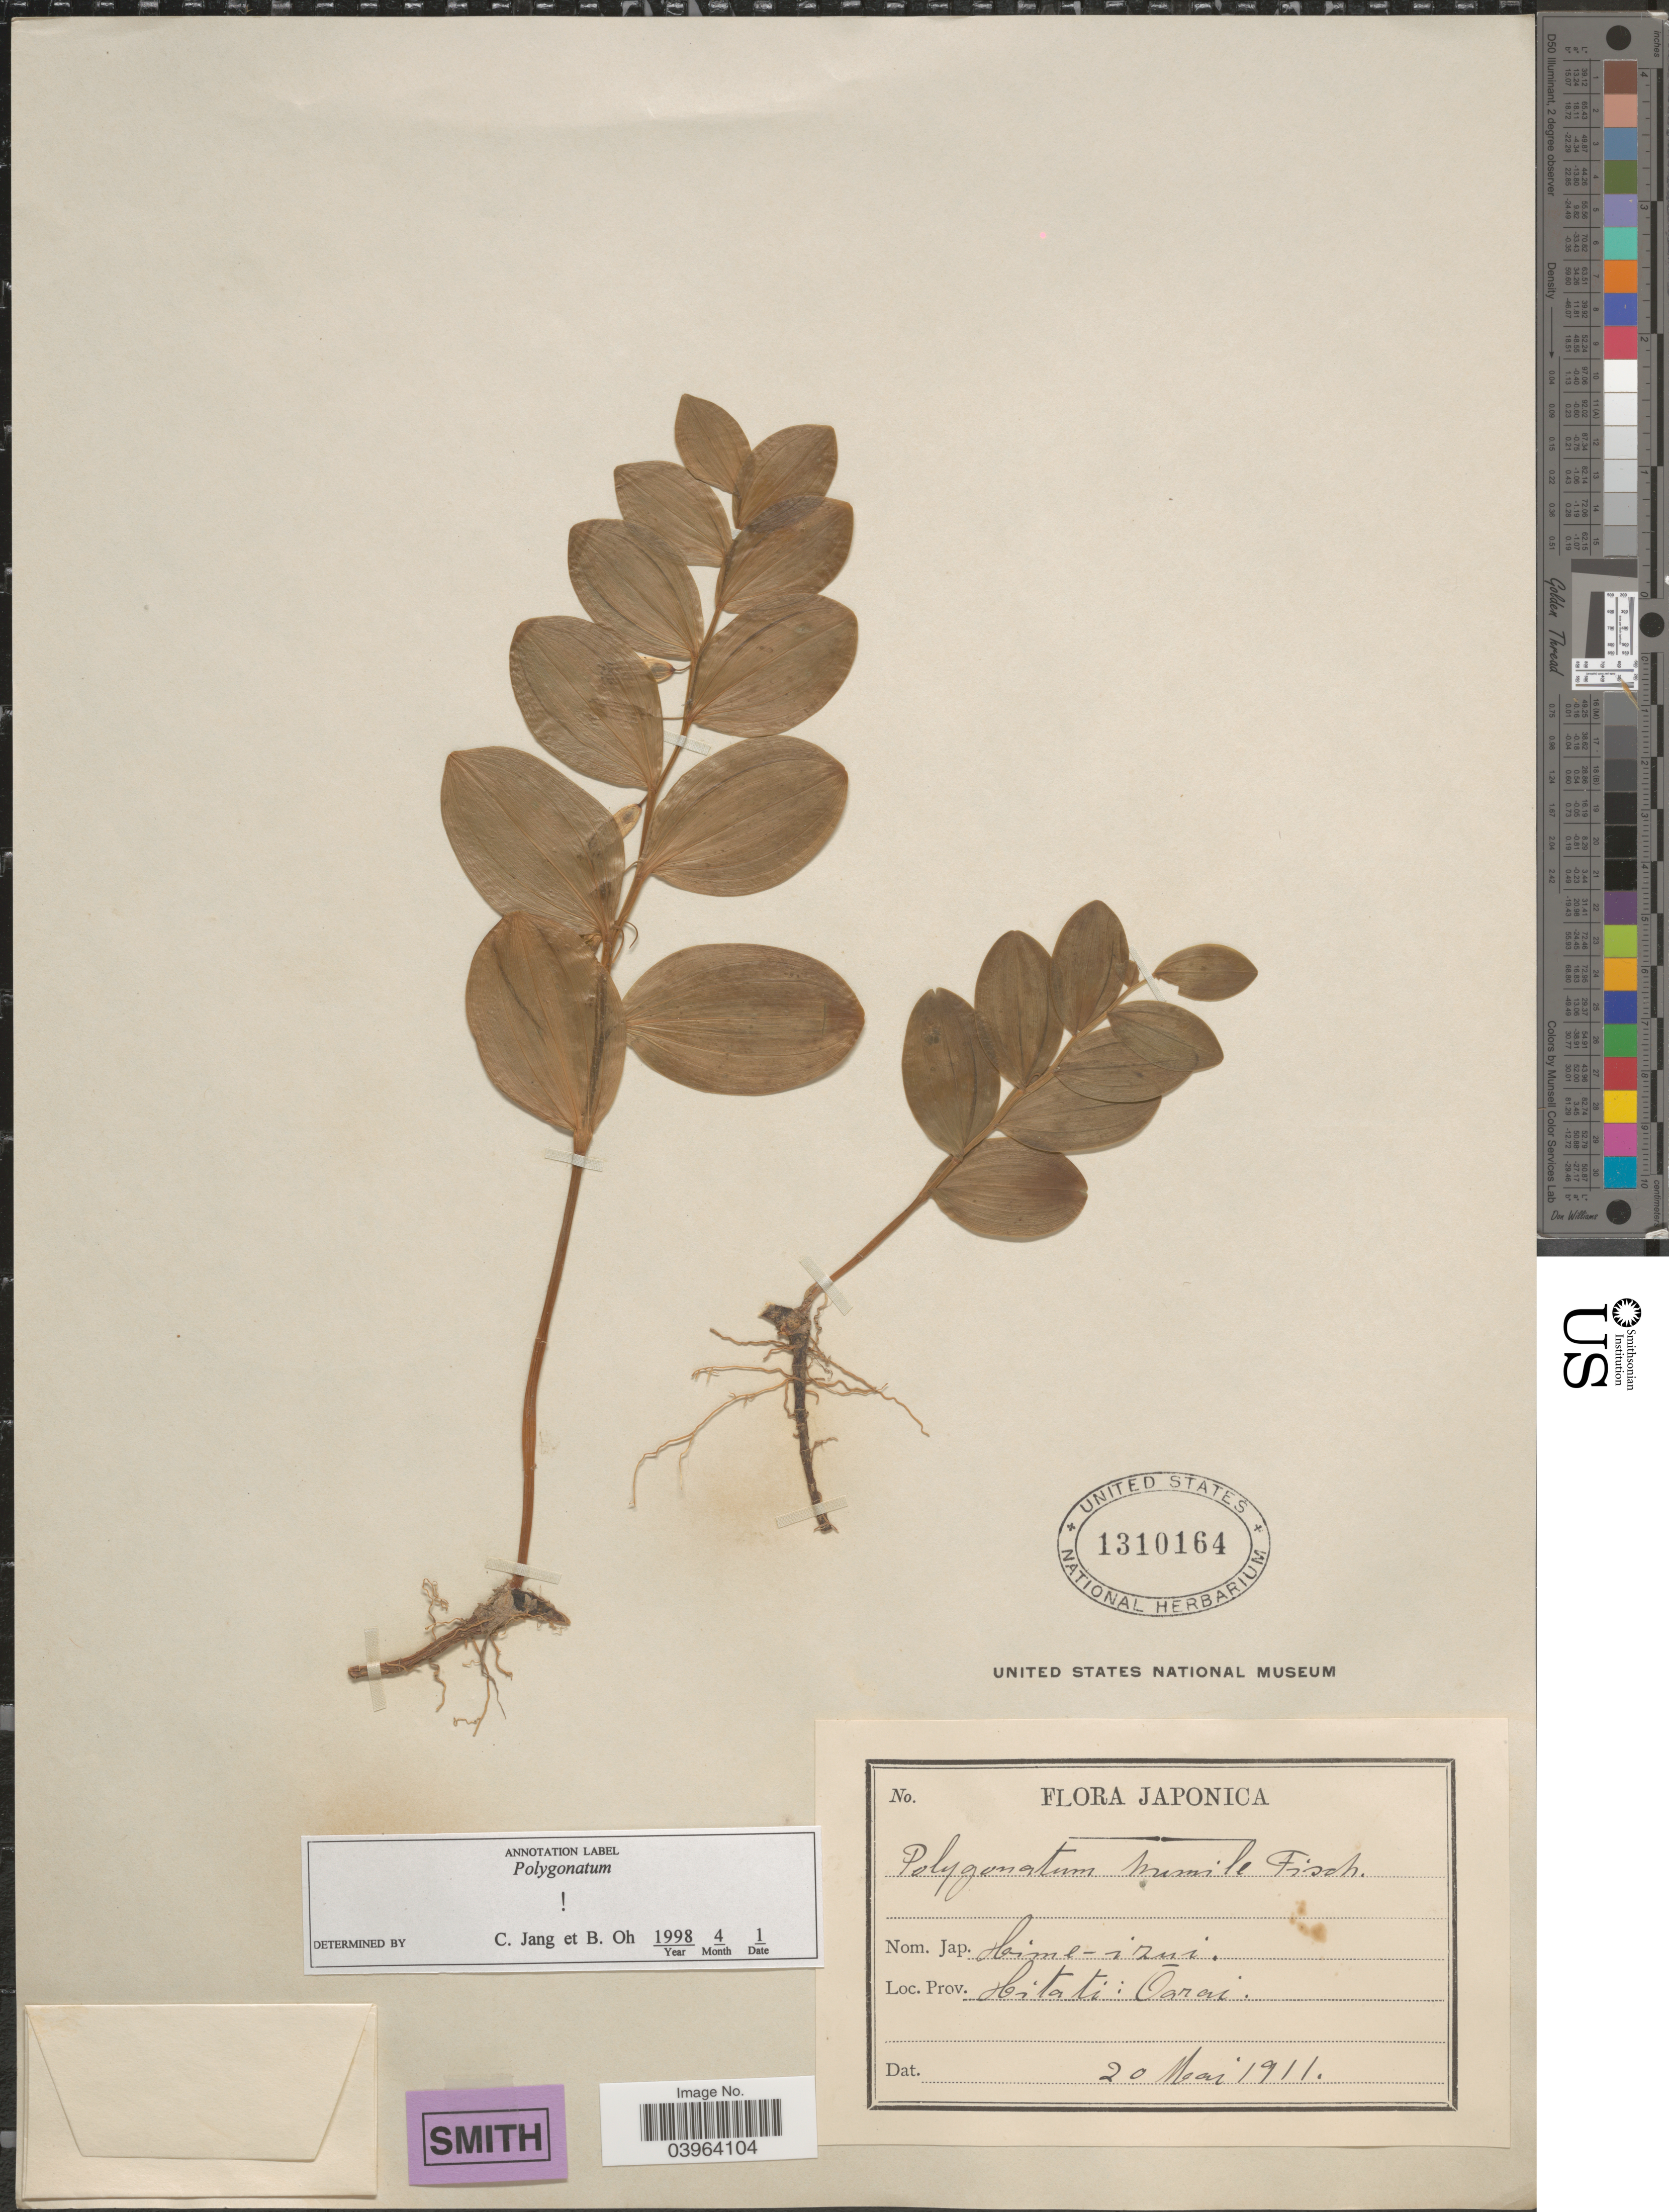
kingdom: Plantae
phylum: Tracheophyta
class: Liliopsida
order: Asparagales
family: Asparagaceae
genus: Polygonatum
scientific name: Polygonatum humile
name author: Fisch. ex Maxim.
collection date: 1911-05-20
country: Japan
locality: Prov. Hitati: Oarai.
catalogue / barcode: US 1310164